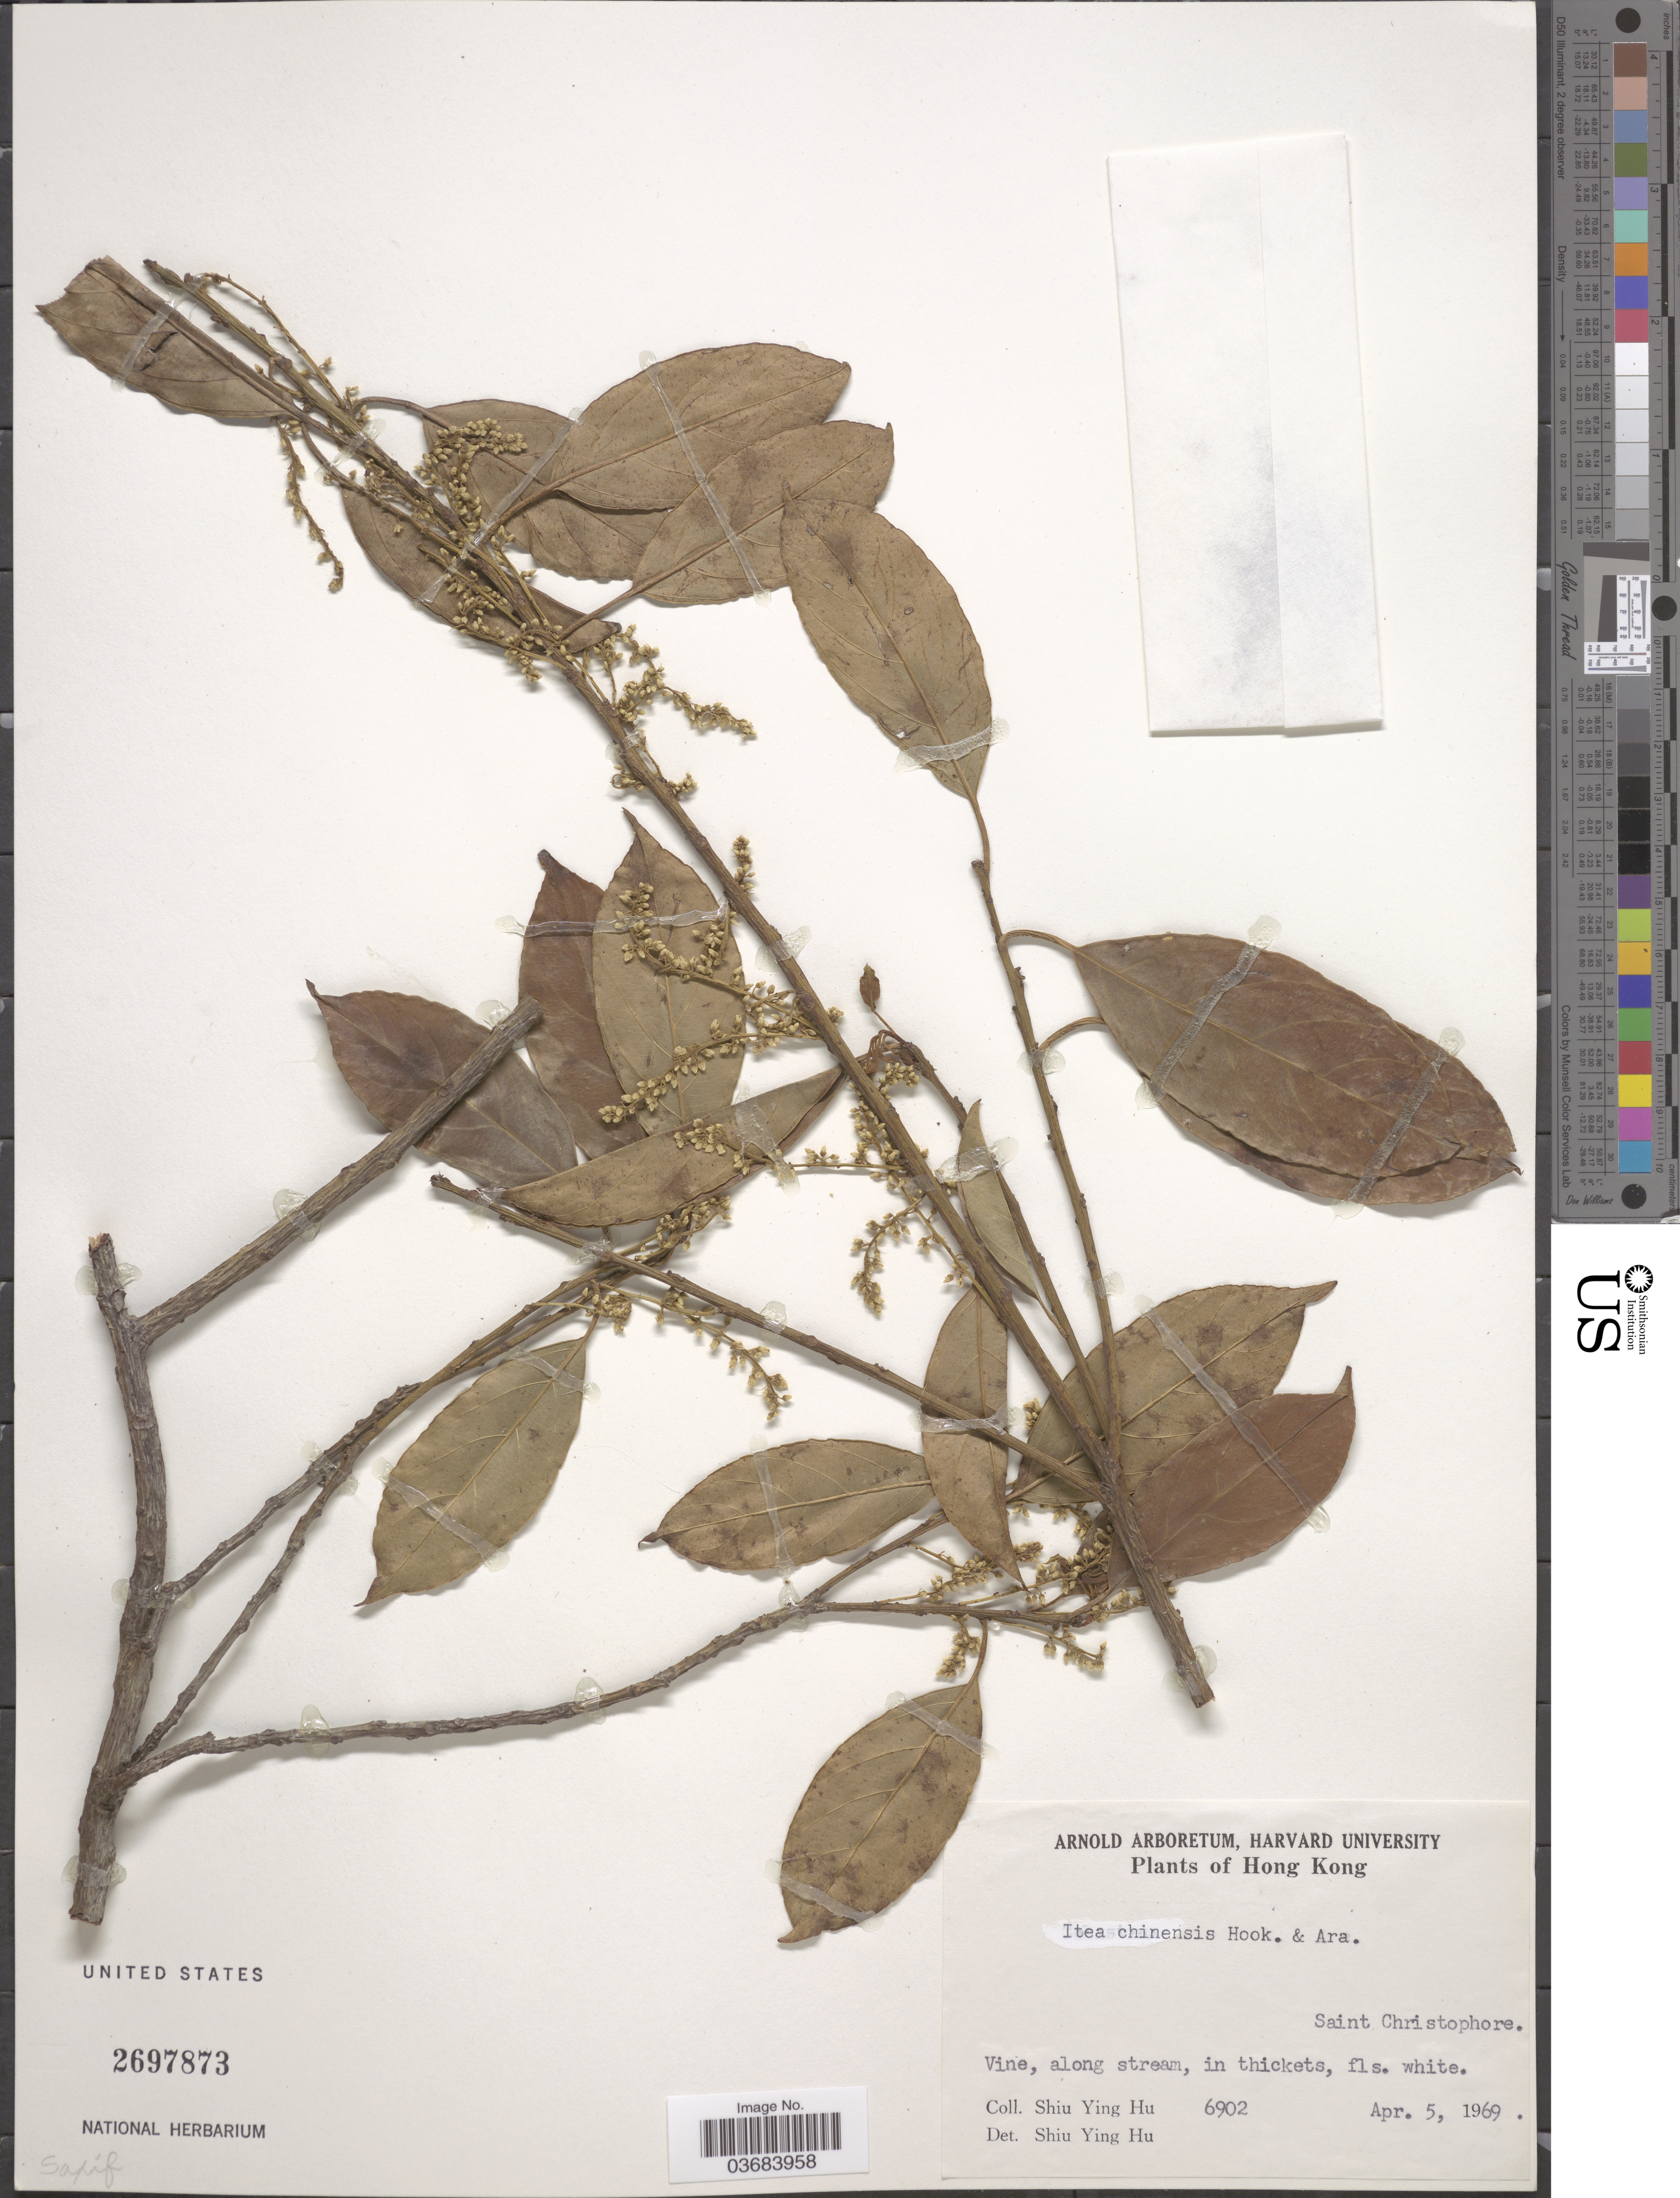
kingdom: Plantae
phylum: Tracheophyta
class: Magnoliopsida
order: Saxifragales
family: Iteaceae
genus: Itea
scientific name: Itea chinensis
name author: W. Hook. & H.J. Arn.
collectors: S. Y. Hu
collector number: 6902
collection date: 1969-04-05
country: China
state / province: Hong Kong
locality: Saint Christophers.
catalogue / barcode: US 2697873